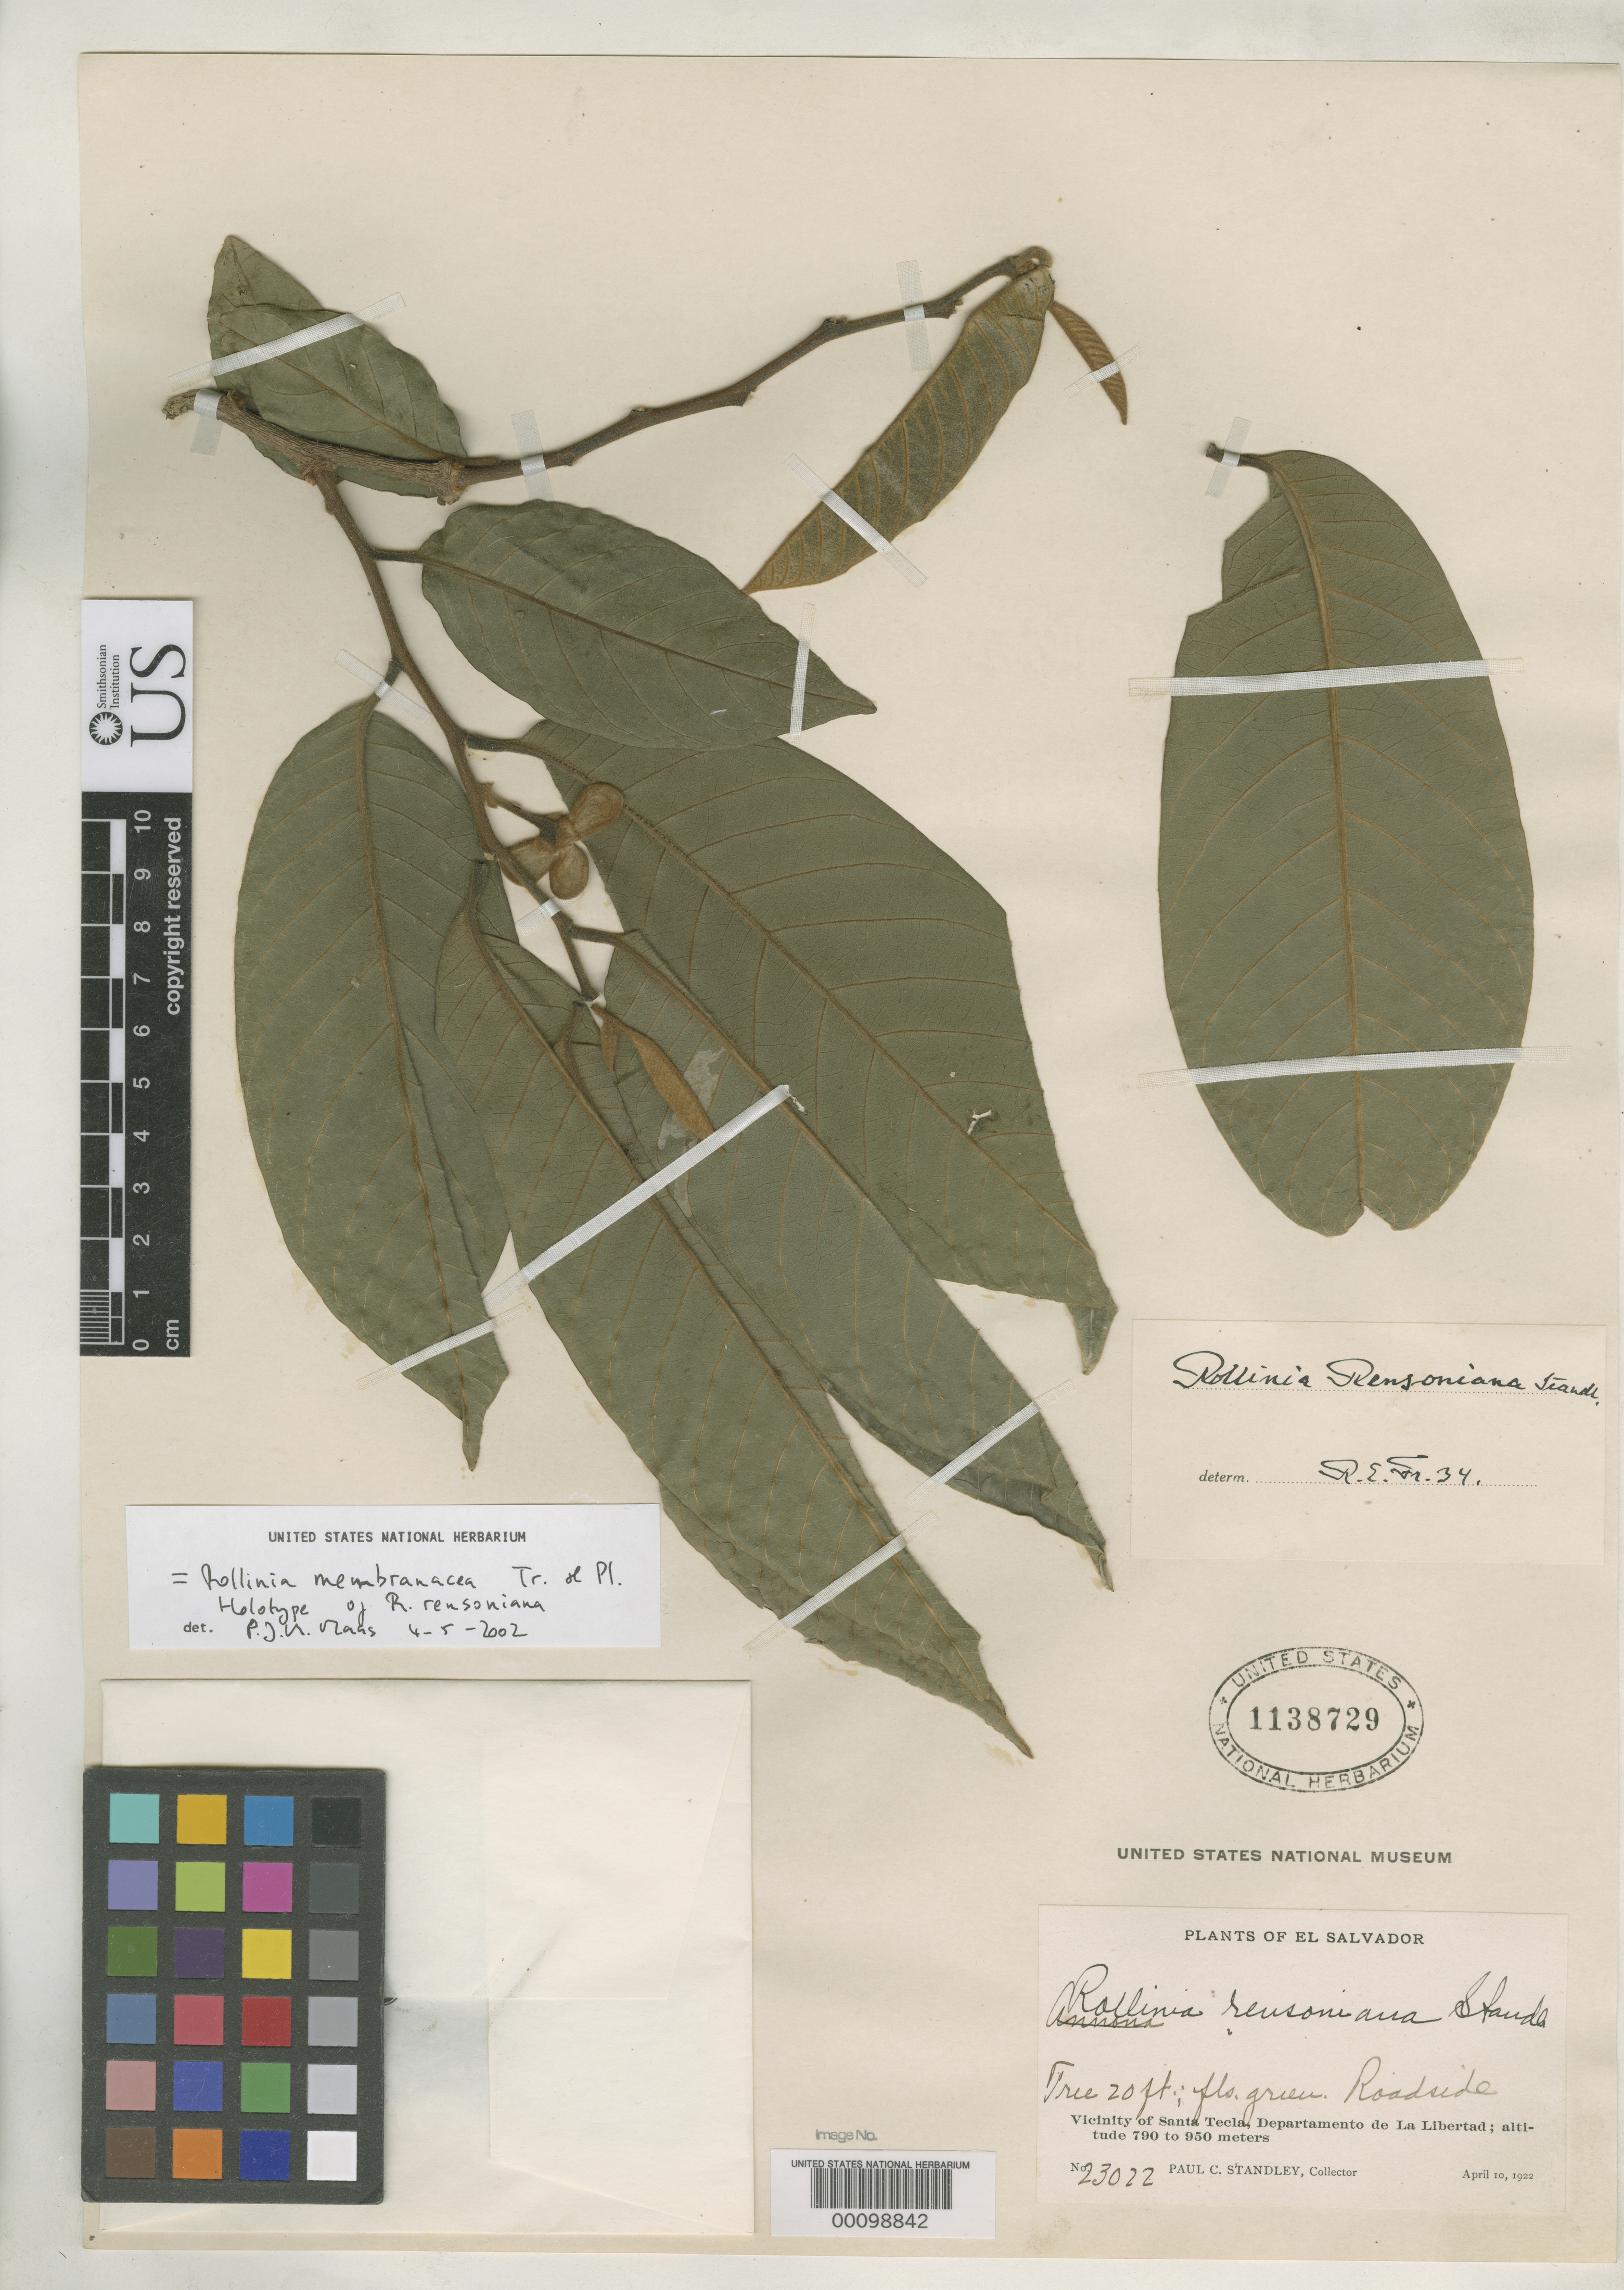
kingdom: Plantae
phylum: Tracheophyta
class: Magnoliopsida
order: Magnoliales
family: Annonaceae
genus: Rollinia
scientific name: Rollinia rensoniana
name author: Standl.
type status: Holotype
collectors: P. C. Standley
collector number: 23022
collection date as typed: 10 Apr 1922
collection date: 1922-04-10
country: El Salvador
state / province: La Libertad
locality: Vicinity of Santa Tecla.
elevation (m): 700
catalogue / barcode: US 1138729